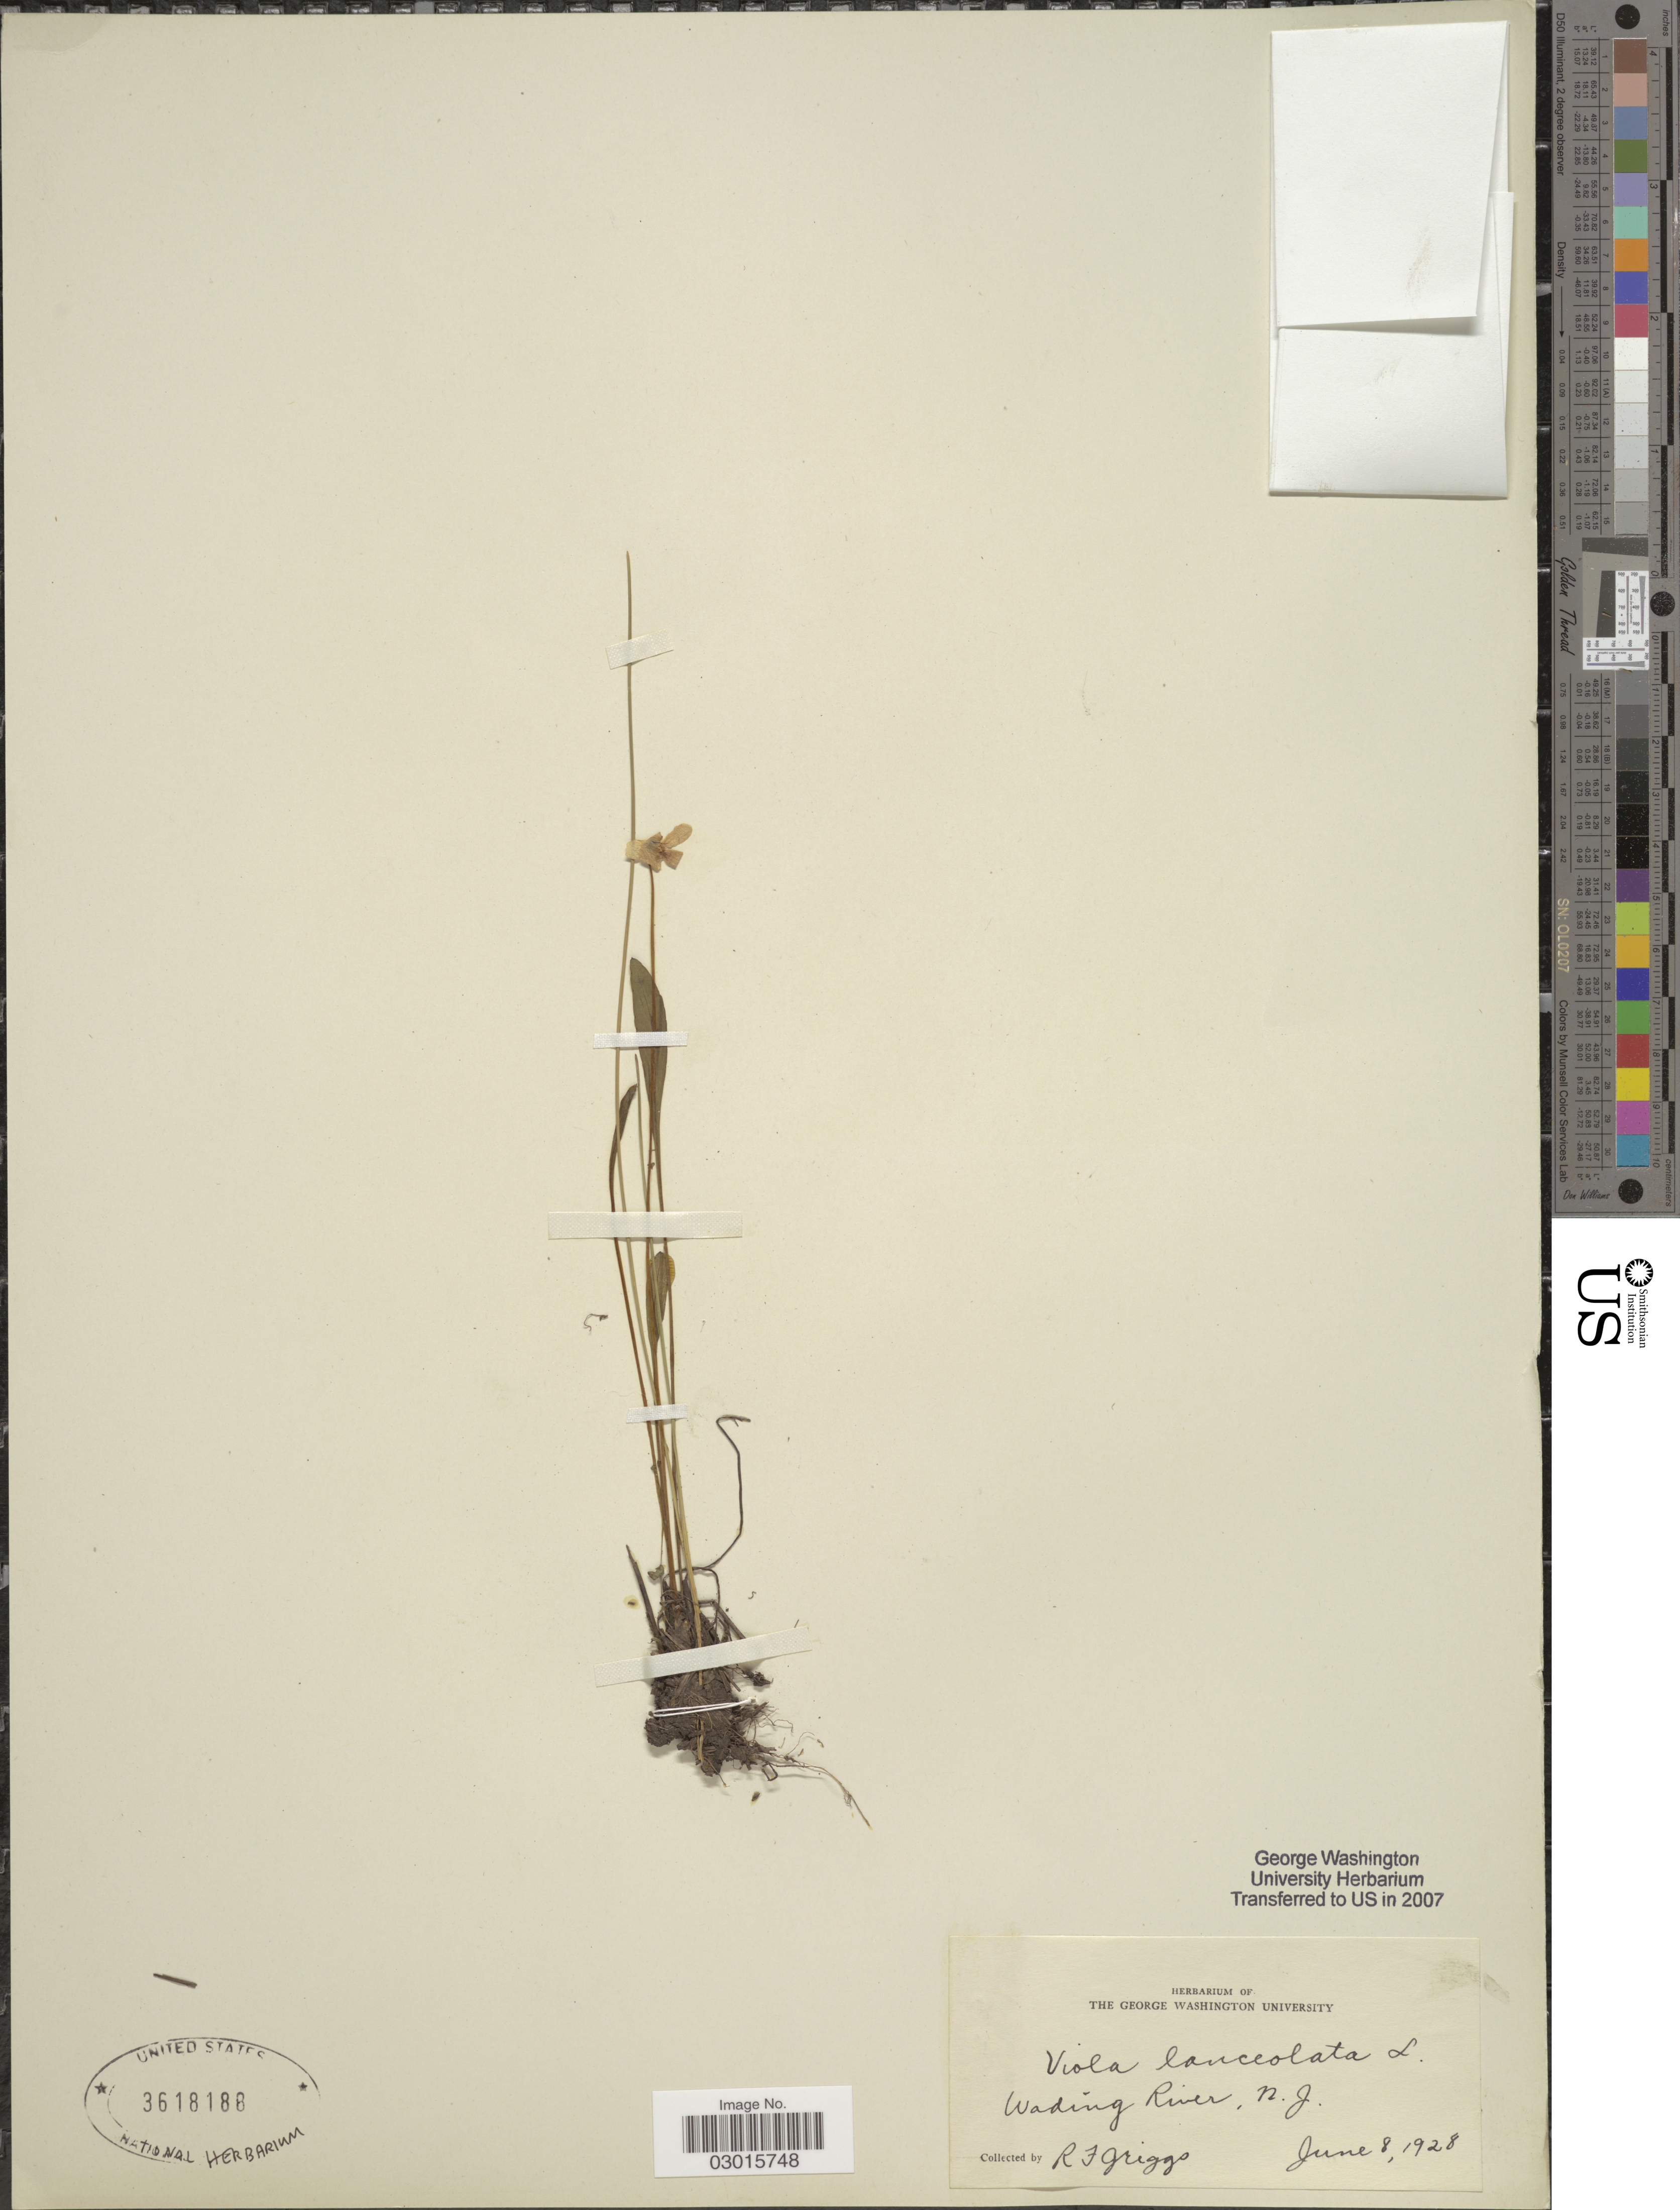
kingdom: Plantae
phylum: Tracheophyta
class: Magnoliopsida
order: Malpighiales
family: Violaceae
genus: Viola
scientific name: Viola lanceolata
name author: L.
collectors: R. F. Griggs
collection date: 1928-06-08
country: United States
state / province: New Jersey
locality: Wading River.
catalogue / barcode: US 3618188